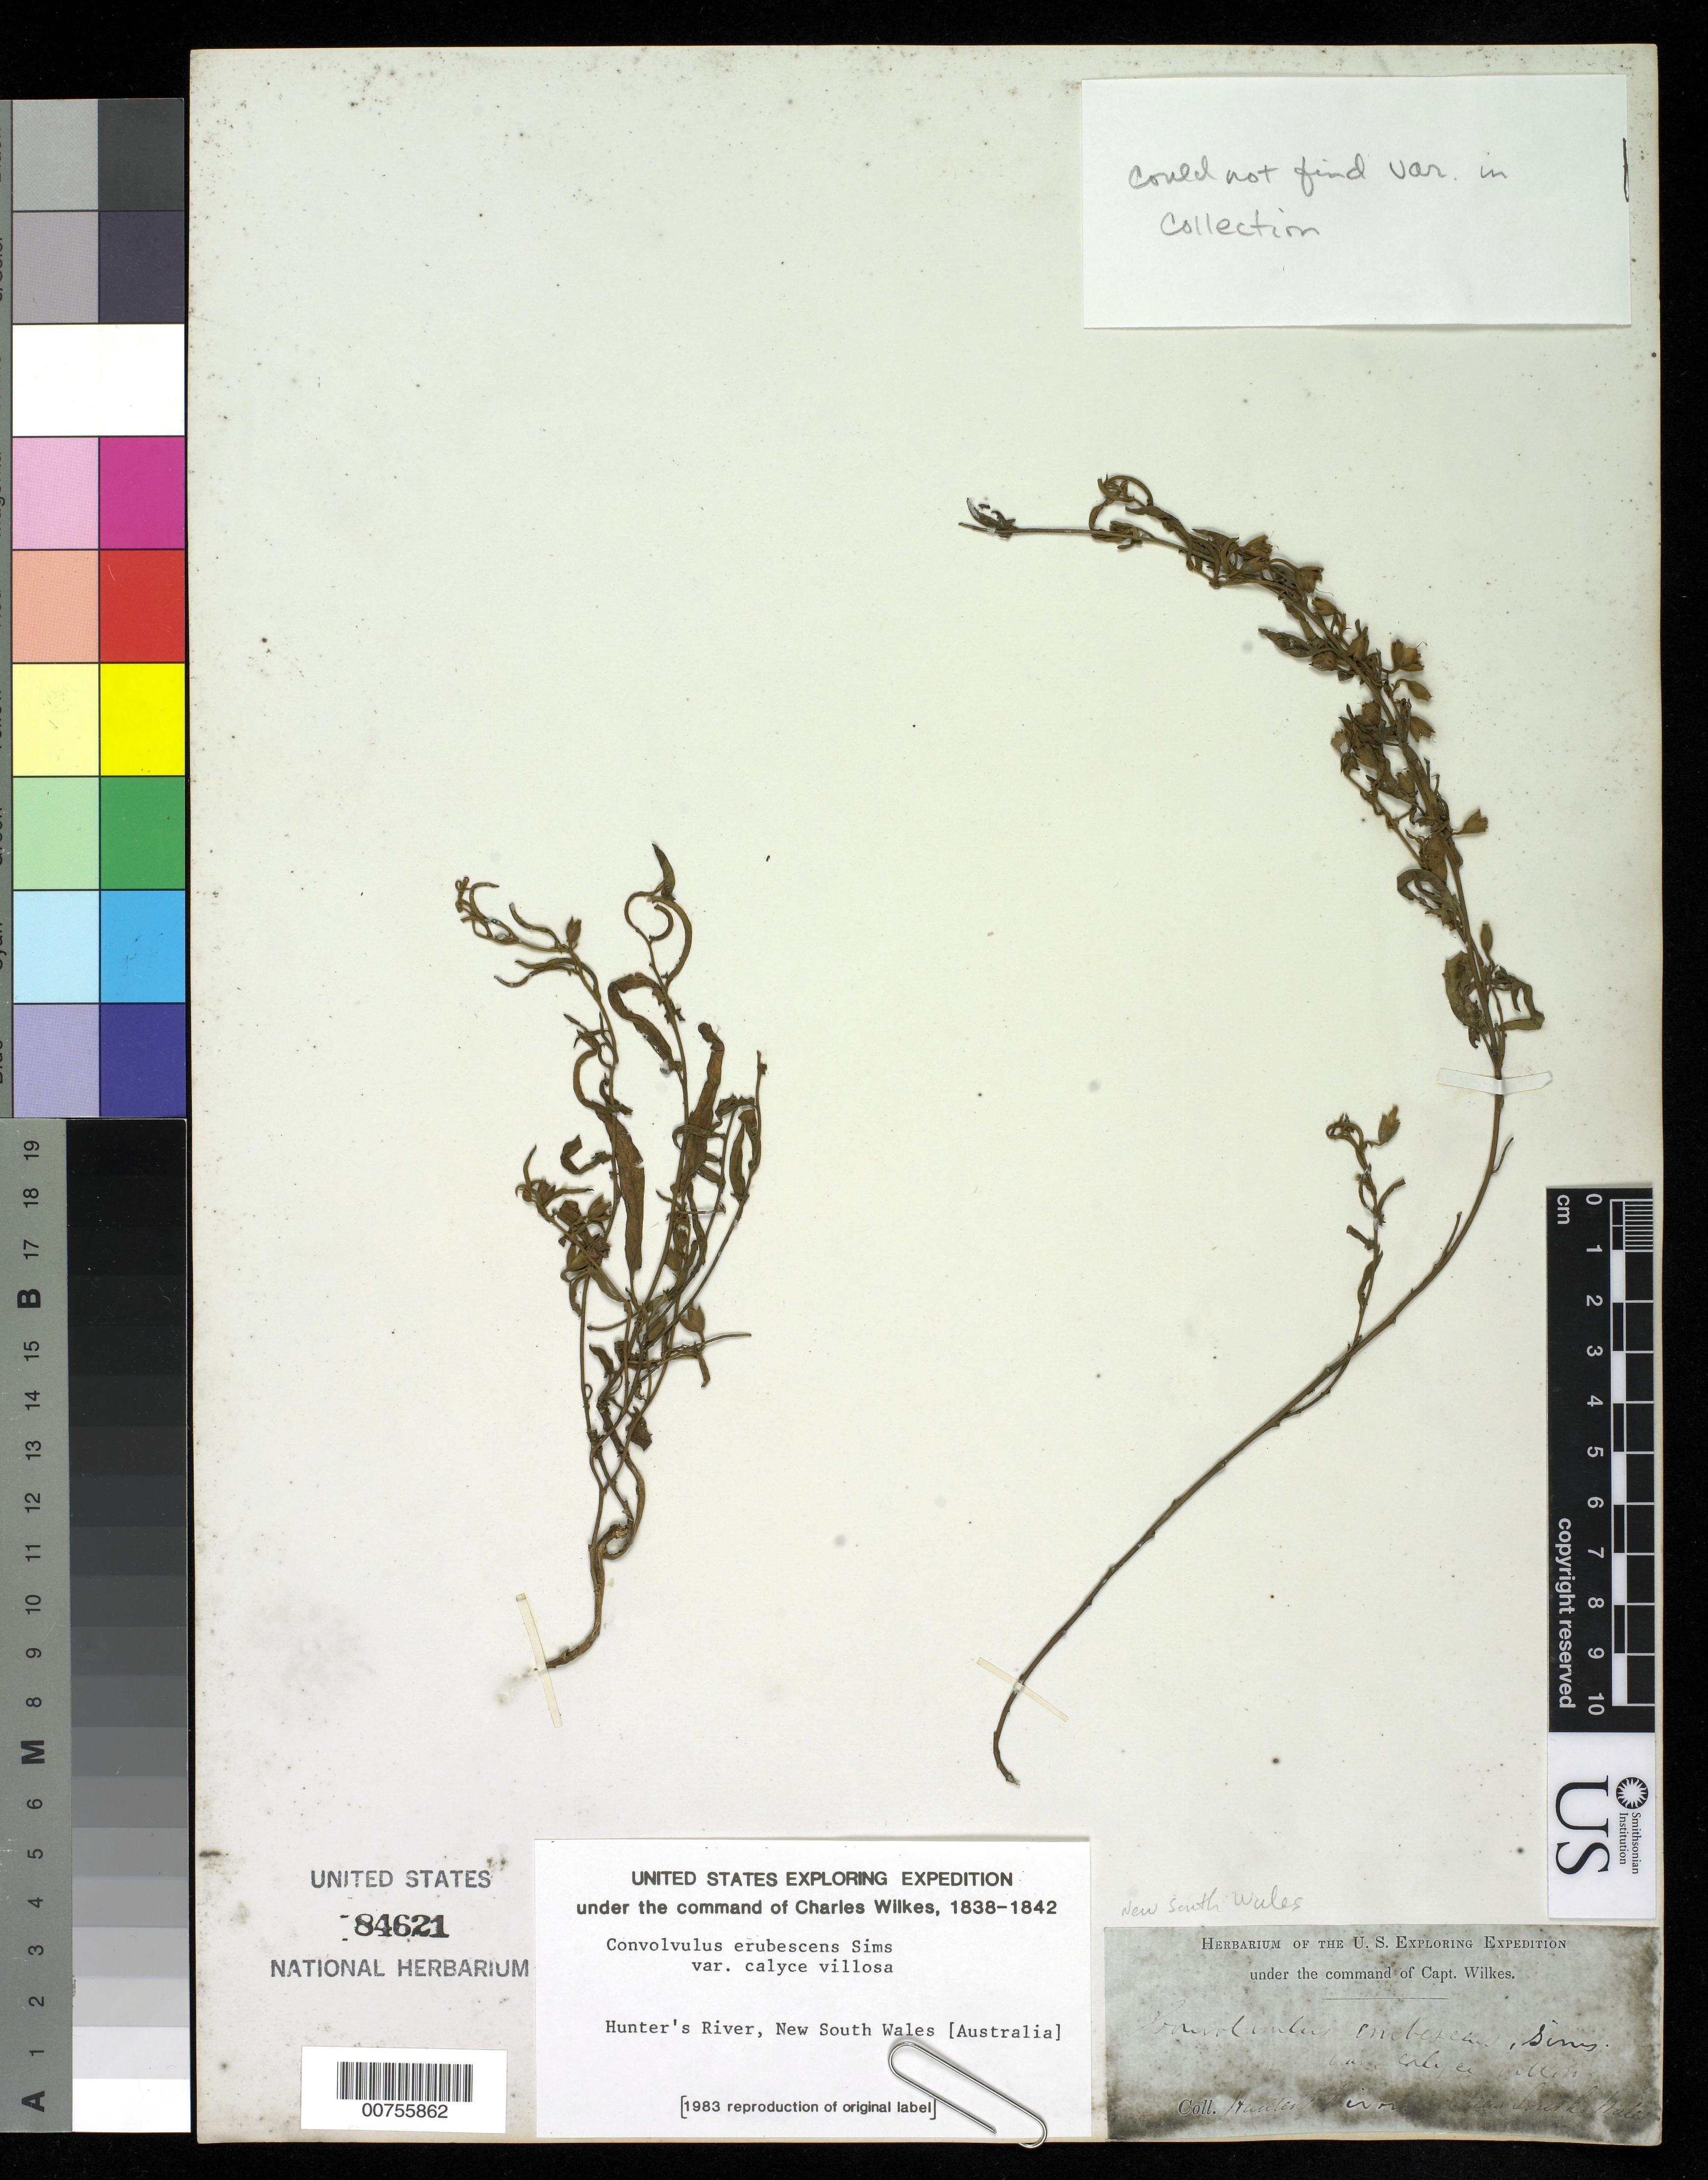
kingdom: Plantae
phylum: Tracheophyta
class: Magnoliopsida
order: Solanales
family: Convolvulaceae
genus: Convolvulus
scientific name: Convolvulus erubescens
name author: Sims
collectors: Wilkes Explor. Exped.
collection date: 1838/1842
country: Australia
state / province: New South Wales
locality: Hunter's River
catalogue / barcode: US 84621